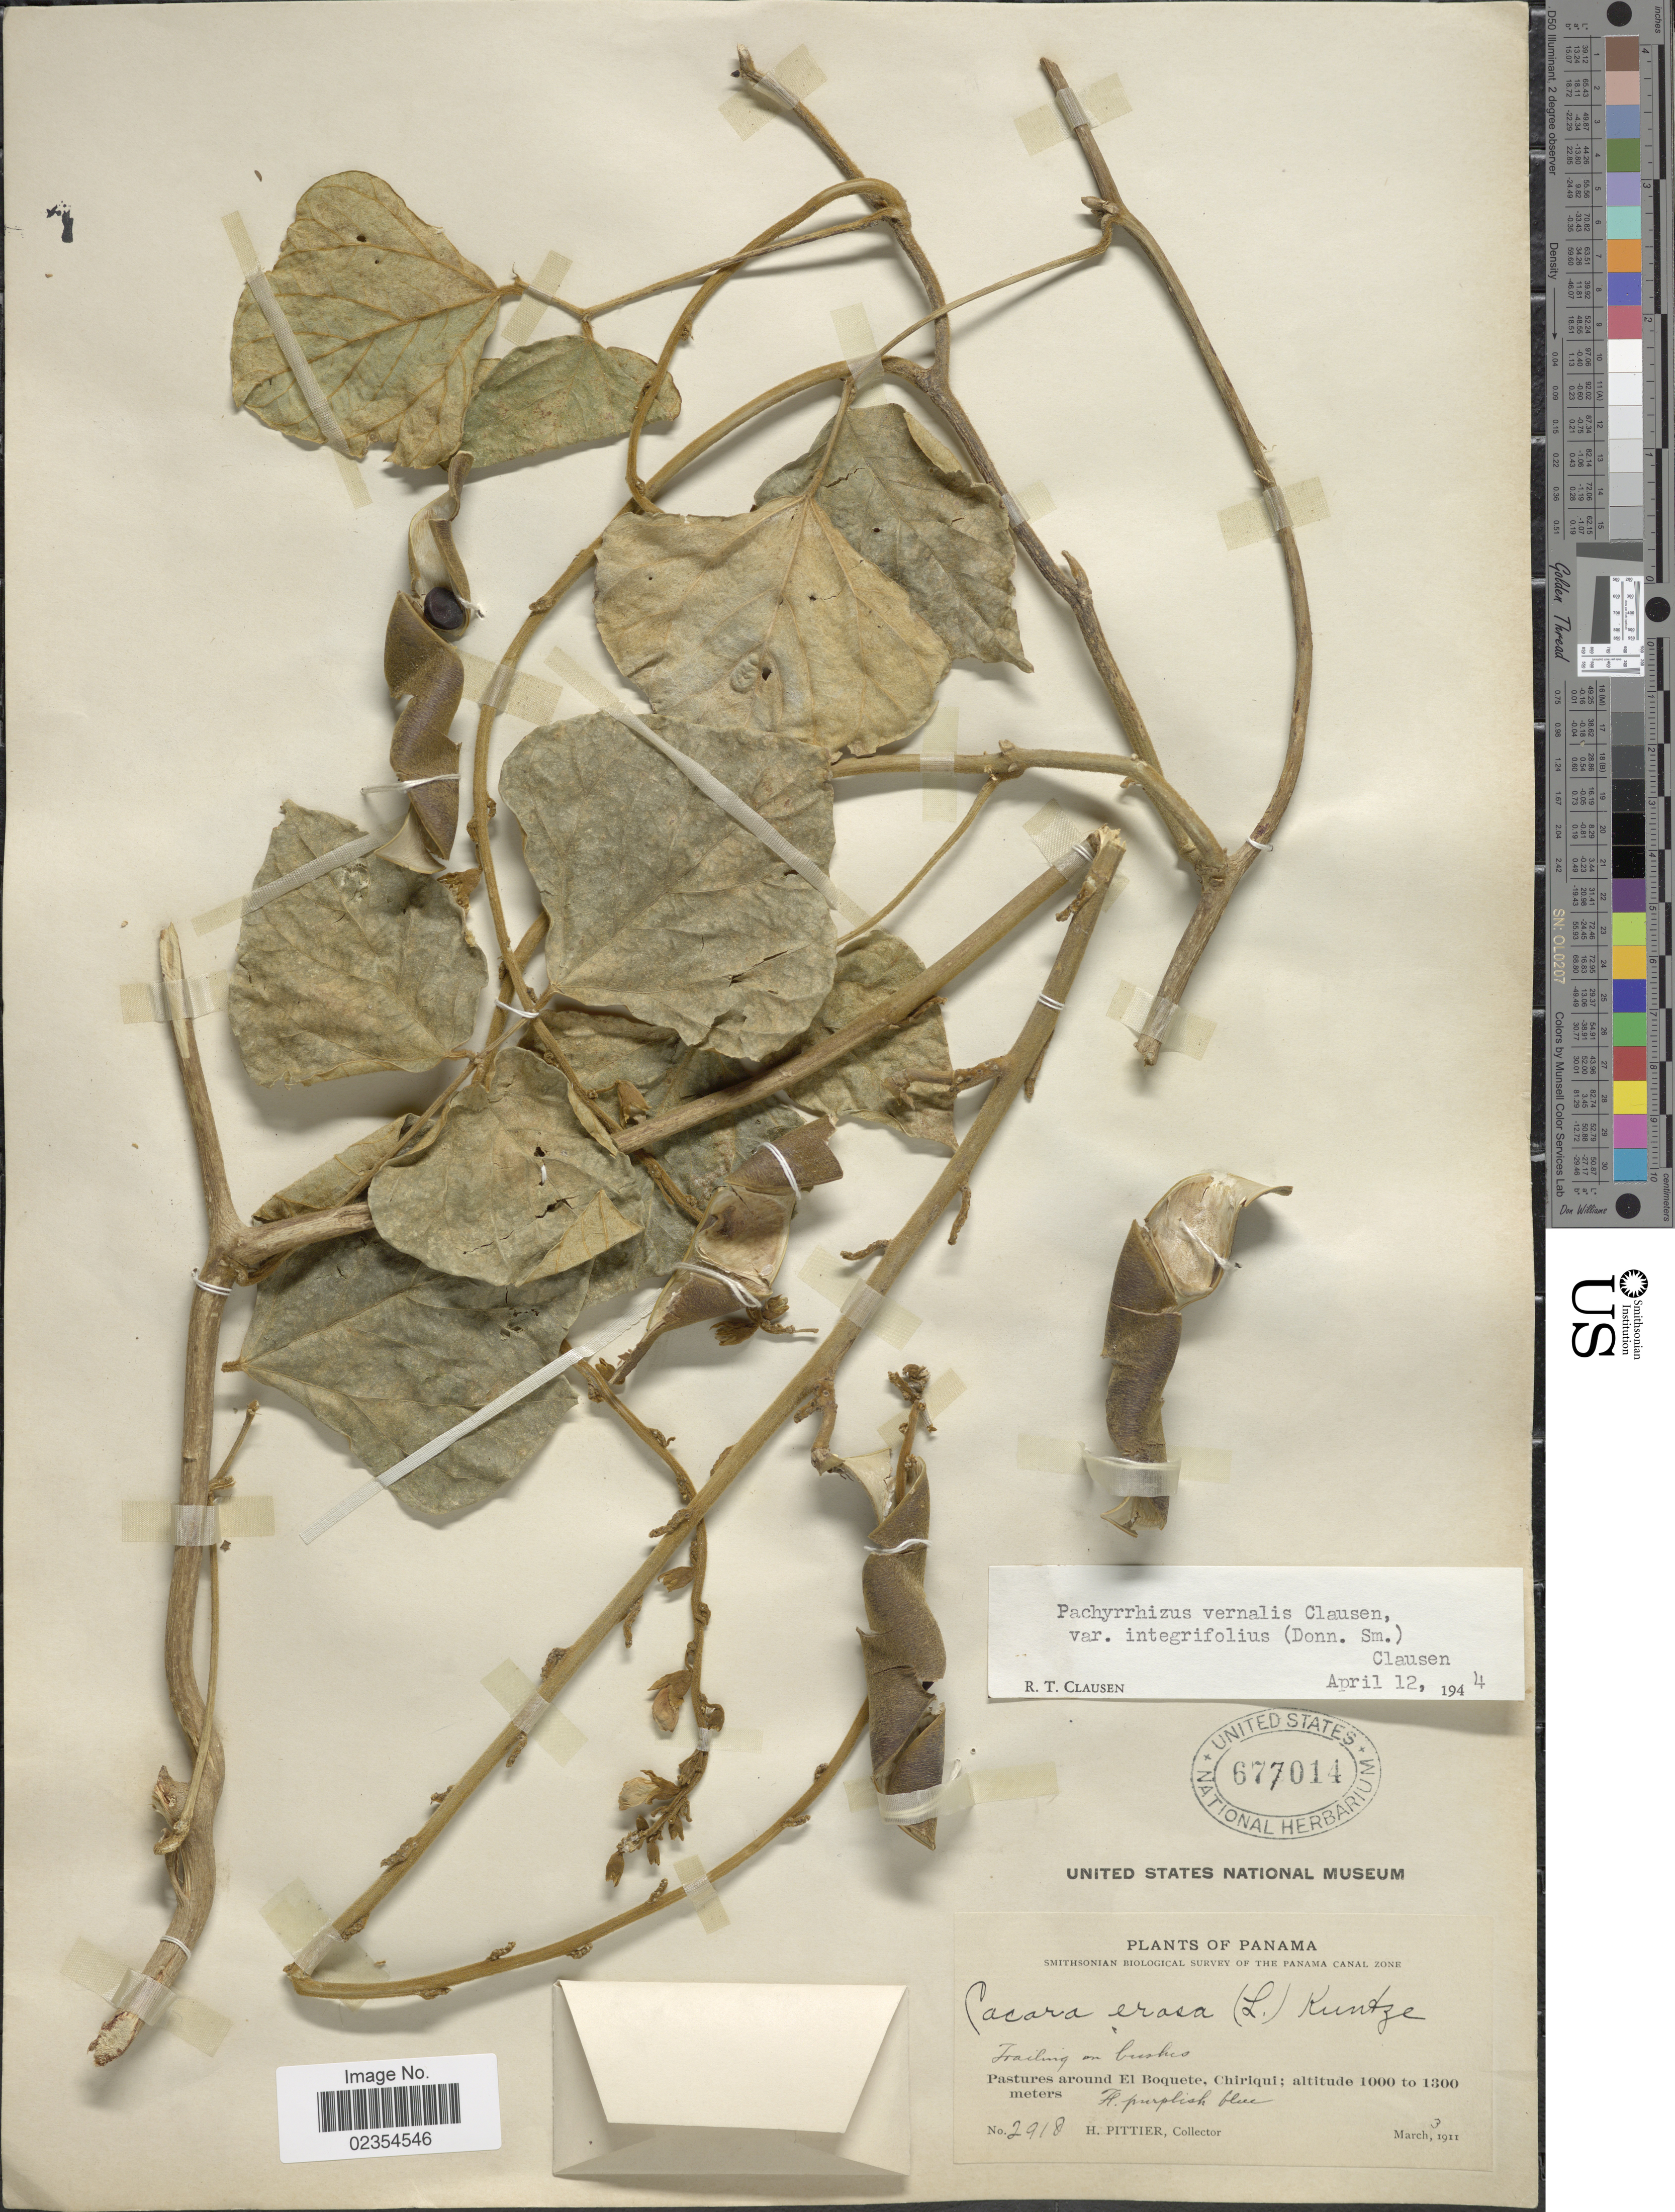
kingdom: Plantae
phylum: Tracheophyta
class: Magnoliopsida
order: Fabales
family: Fabaceae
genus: Pachyrhizus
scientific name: Pachyrhizus vernalis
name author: R.T. Clausen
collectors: H. F. Pittier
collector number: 2918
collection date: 1911-03-03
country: Panama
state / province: Chiriqui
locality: Pastures around El Boquete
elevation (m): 1000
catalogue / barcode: US 677014